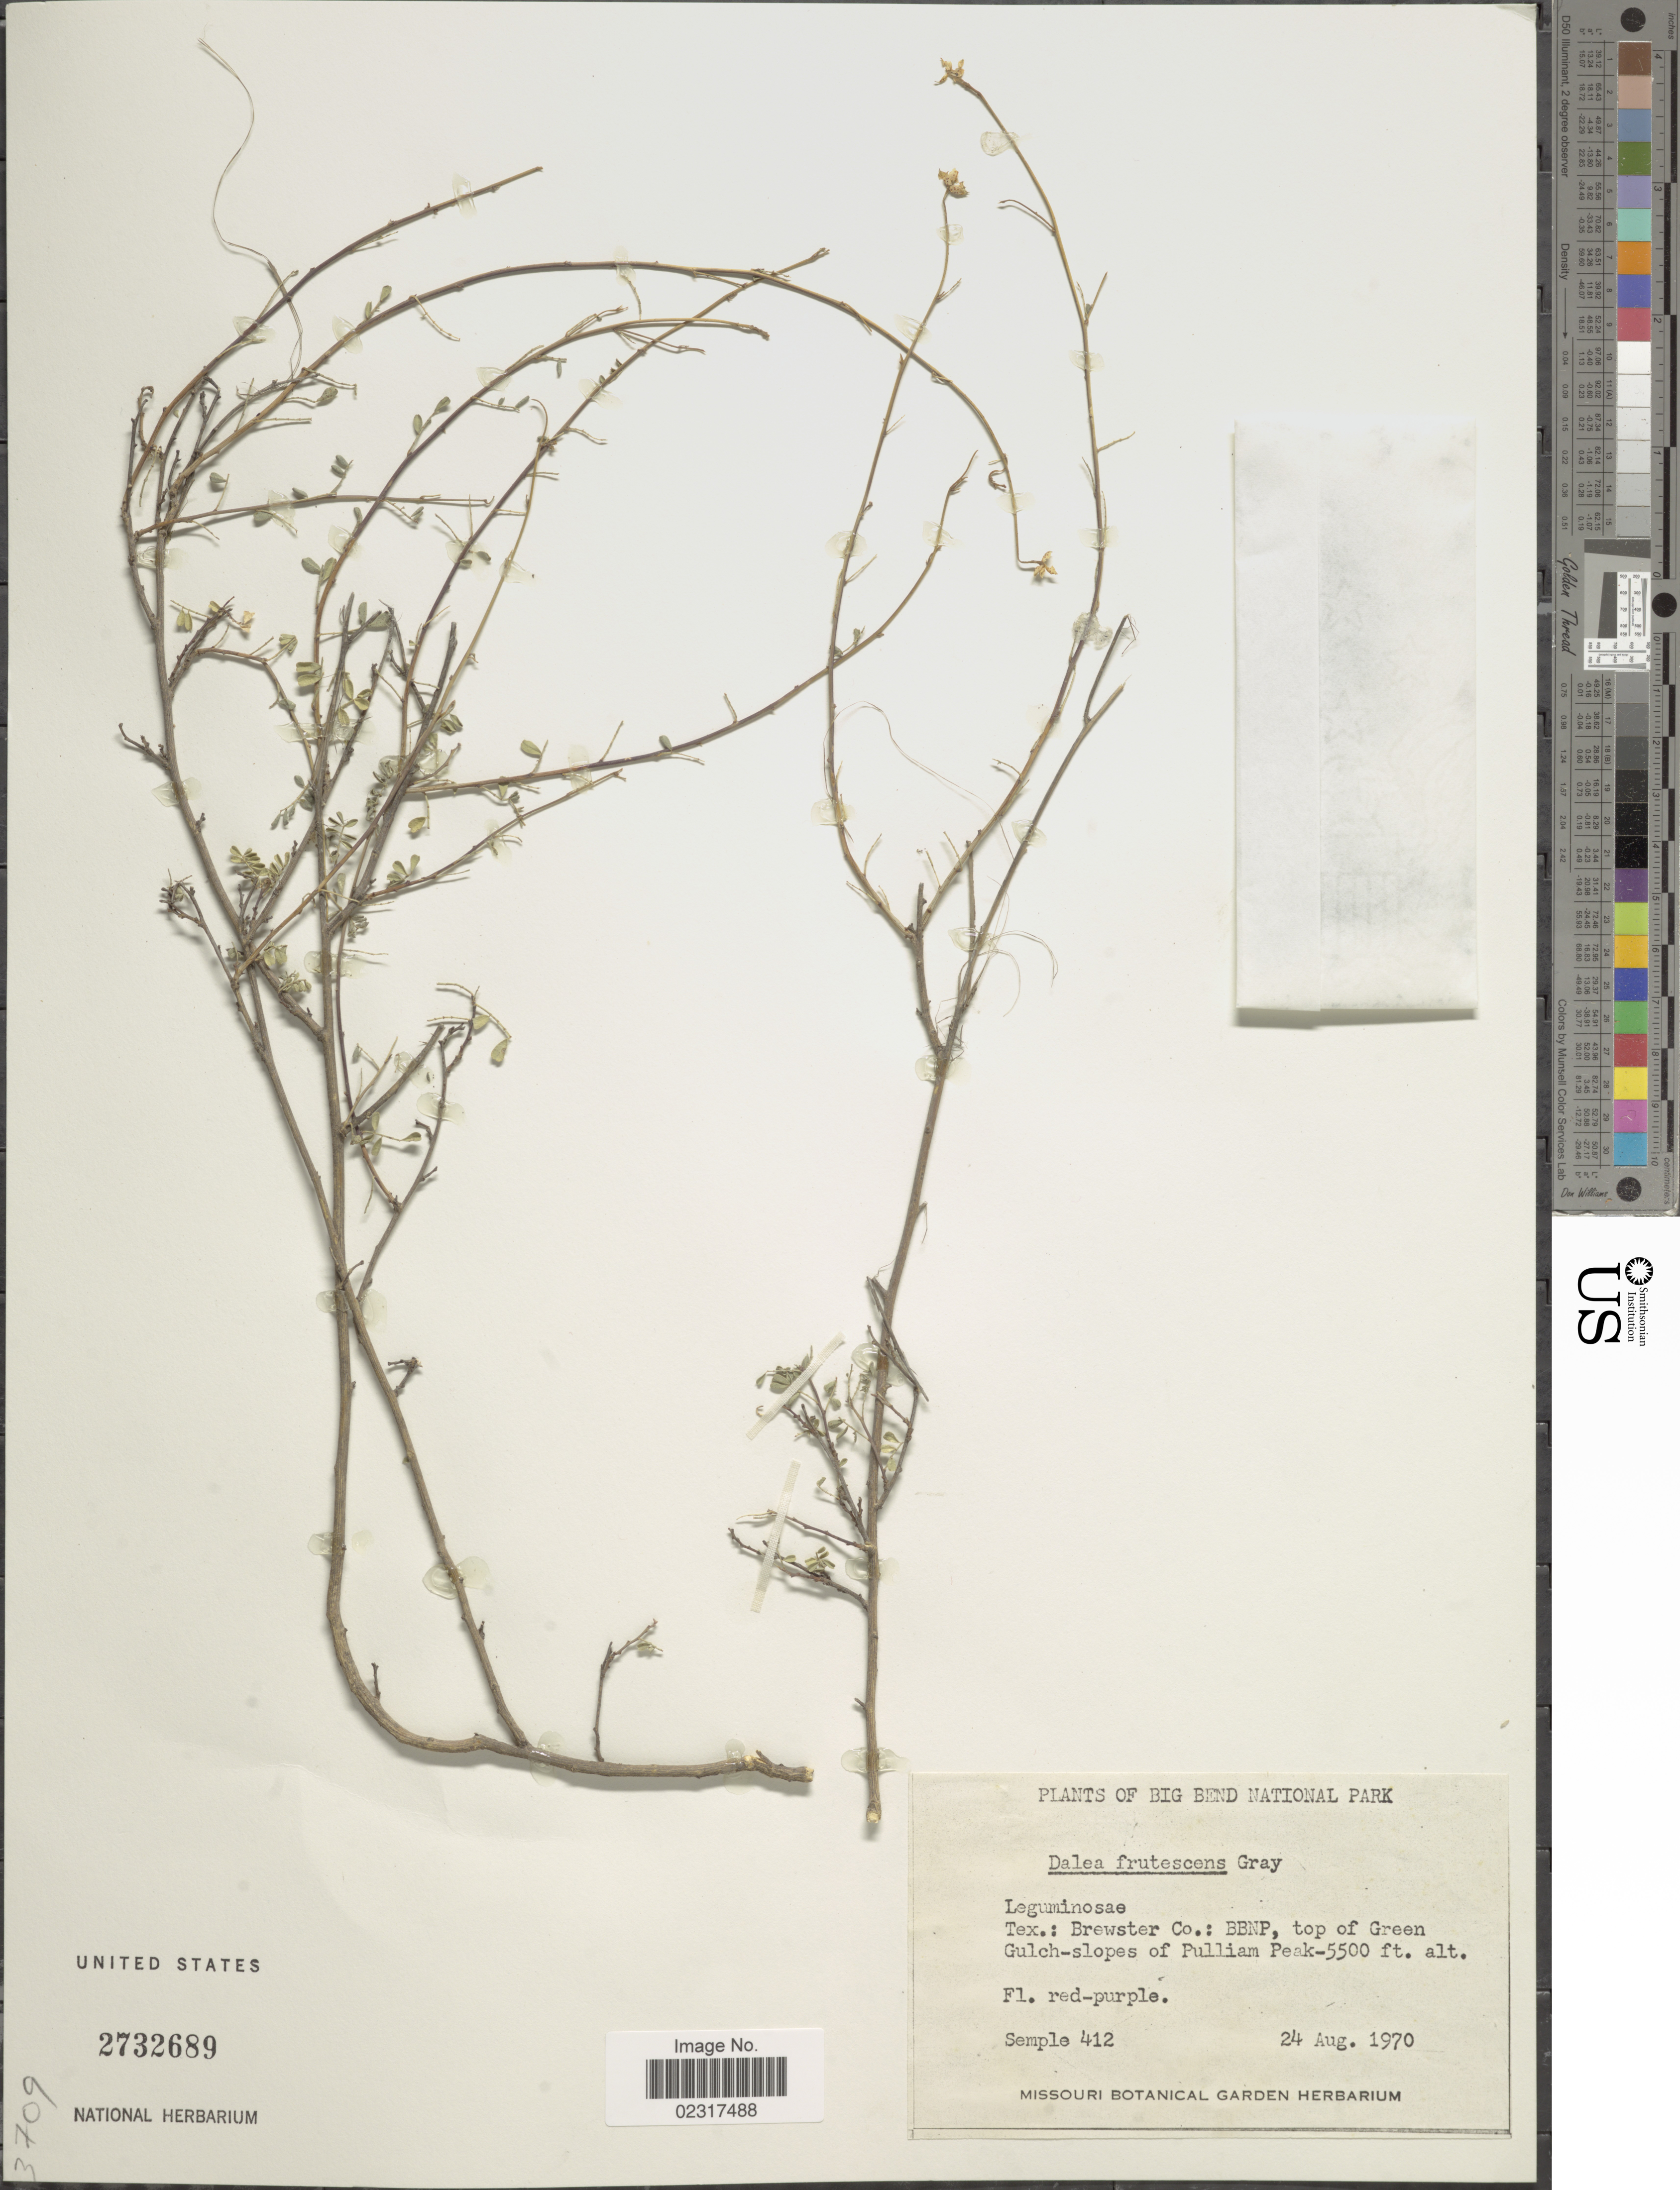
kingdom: Plantae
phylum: Tracheophyta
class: Magnoliopsida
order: Fabales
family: Fabaceae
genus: Dalea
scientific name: Dalea frutescens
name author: A. Gray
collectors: Semple, --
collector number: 412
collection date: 1970-08-24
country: United States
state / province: Texas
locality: Big Bend National Park, Brewster Co.: BBNP, top of Green Gulch slopes of Pulliam Peak.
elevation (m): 1676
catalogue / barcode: US 2732689